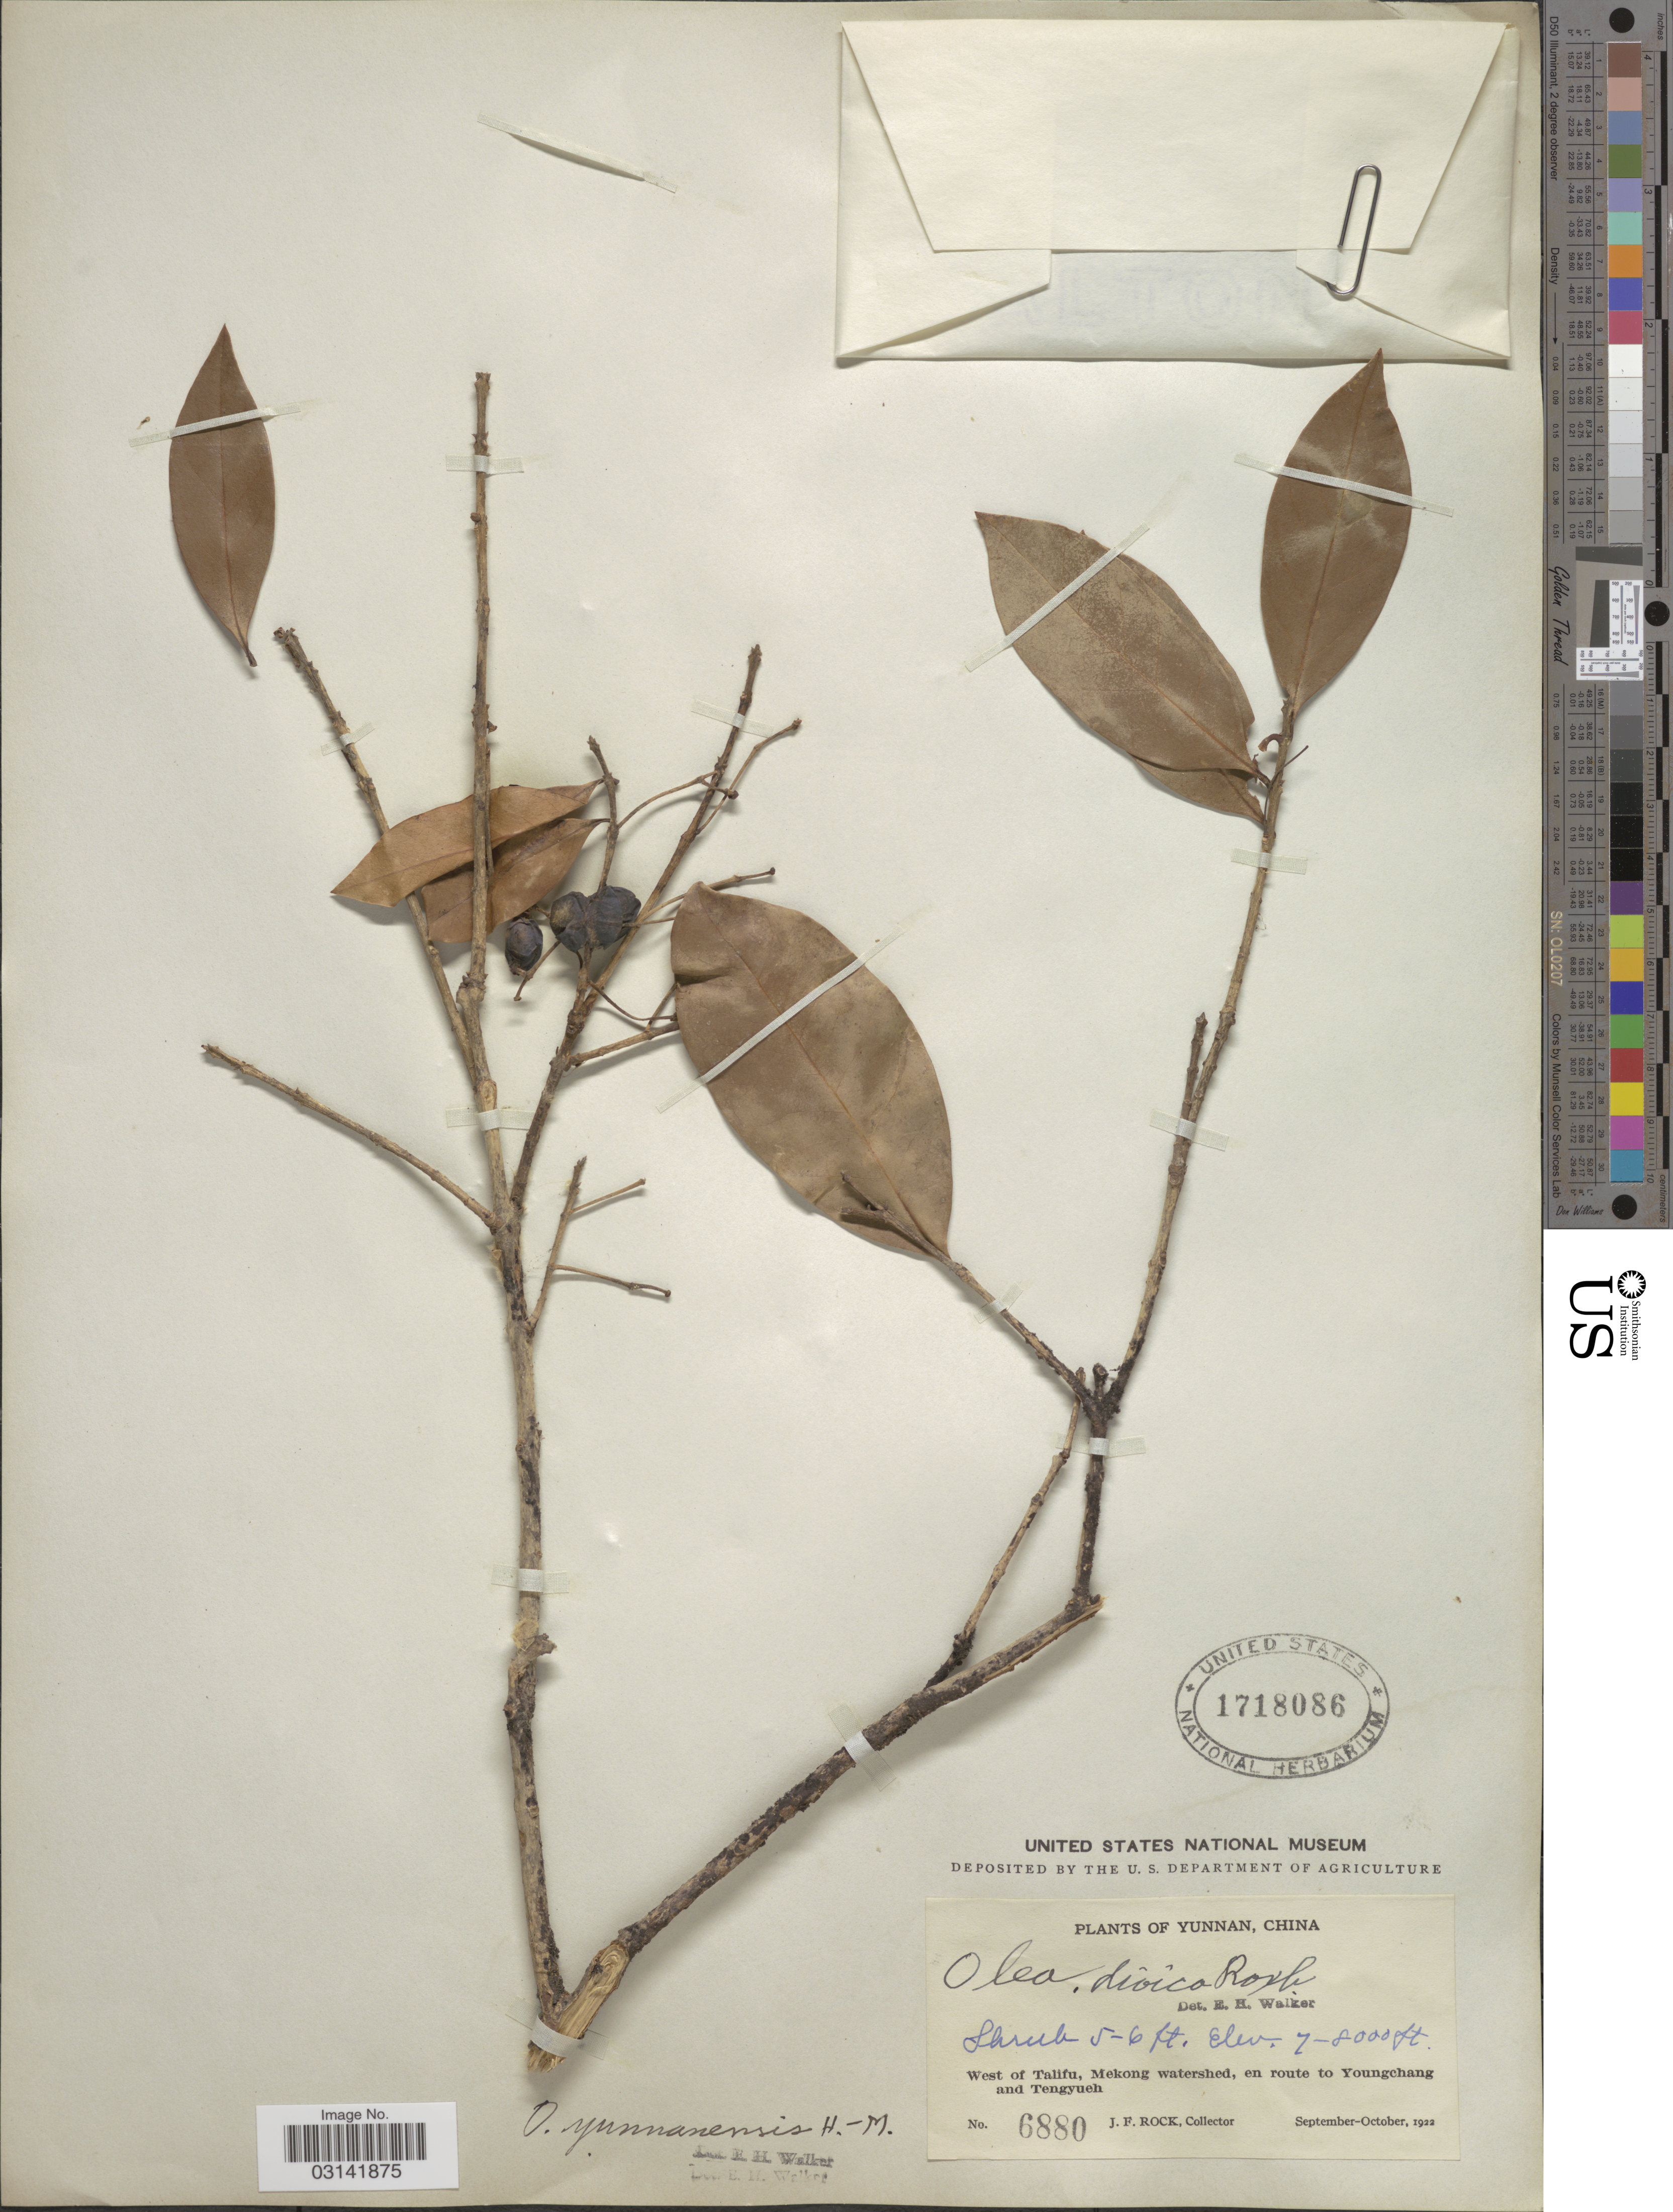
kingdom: Plantae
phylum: Tracheophyta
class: Magnoliopsida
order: Lamiales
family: Oleaceae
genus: Olea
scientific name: Olea yuennanensis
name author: Hand.-Mazz.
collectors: J. Rock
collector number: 6880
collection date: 1922-09/1922-10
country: China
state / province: Yunnan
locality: West of Talifu, Mekong watershed, en route to Youngchang and Tengyueh.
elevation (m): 2134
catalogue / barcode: US 1718086